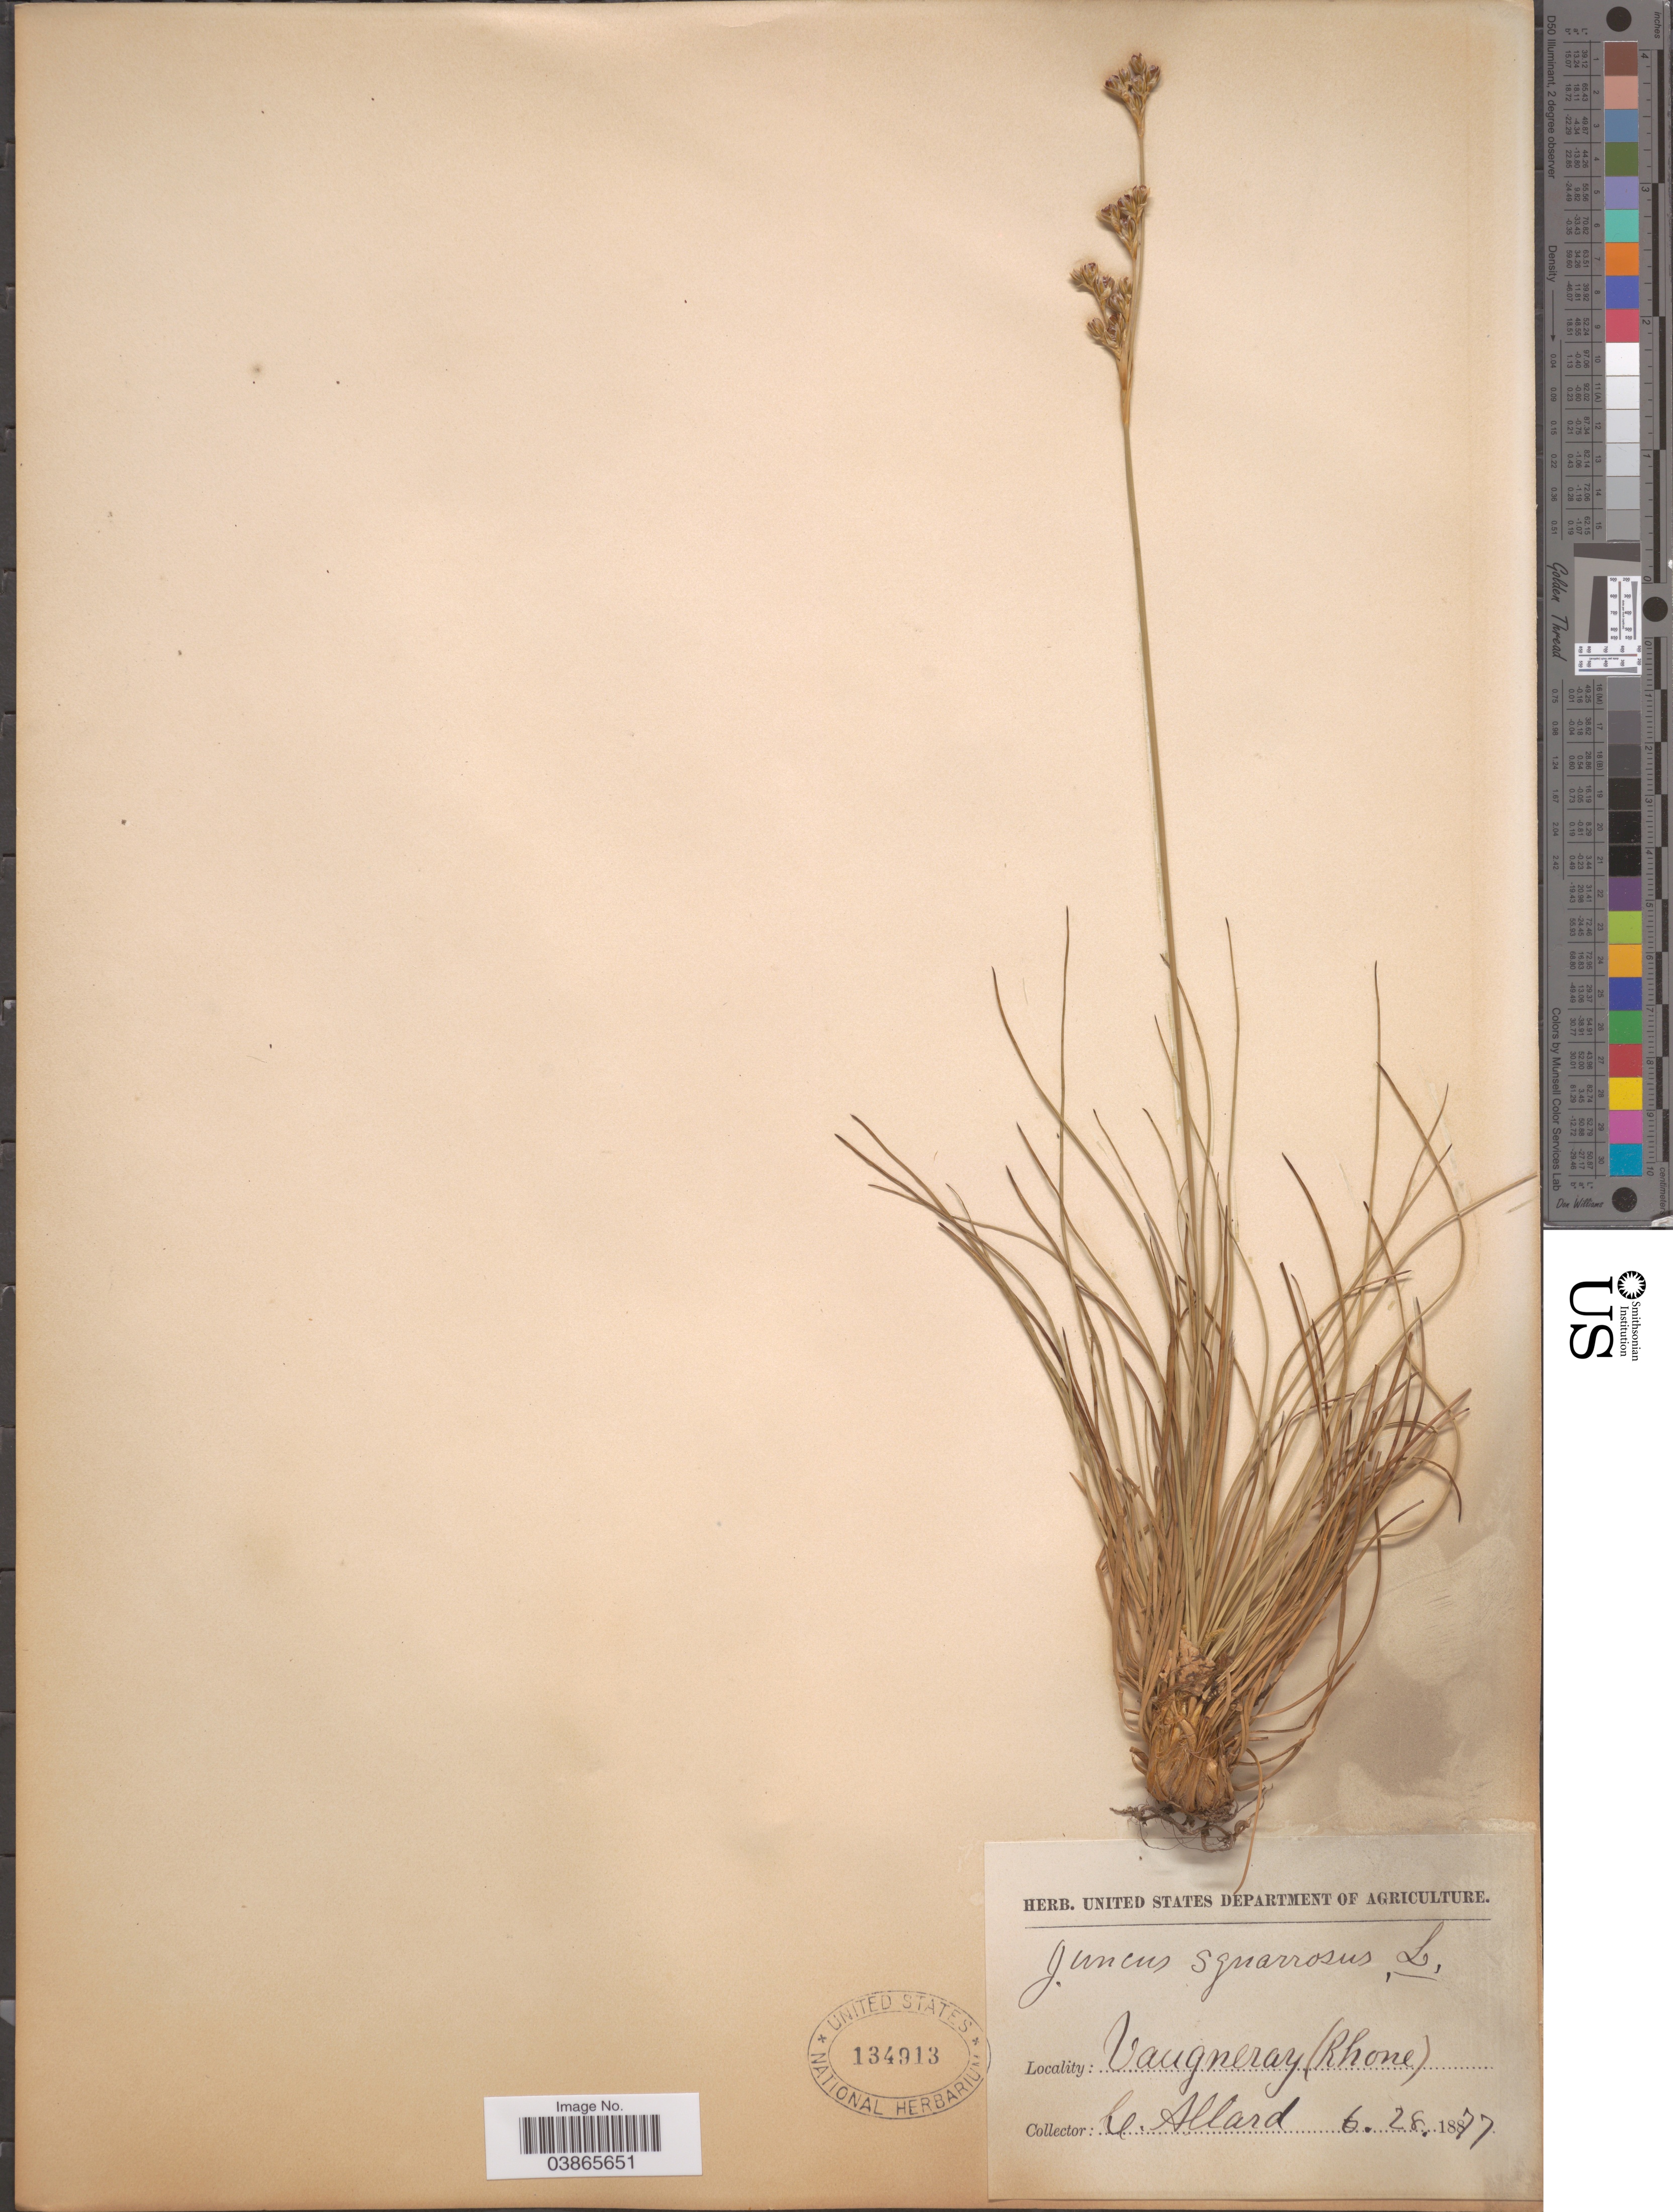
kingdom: Plantae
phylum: Tracheophyta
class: Liliopsida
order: Poales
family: Juncaceae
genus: Juncus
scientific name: Juncus squarrosus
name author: L.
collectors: C. Allard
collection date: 1877-06-28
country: France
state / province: Auvergne-Rhône-Alpes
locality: Vaugneray (Rhone).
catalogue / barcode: US 134913